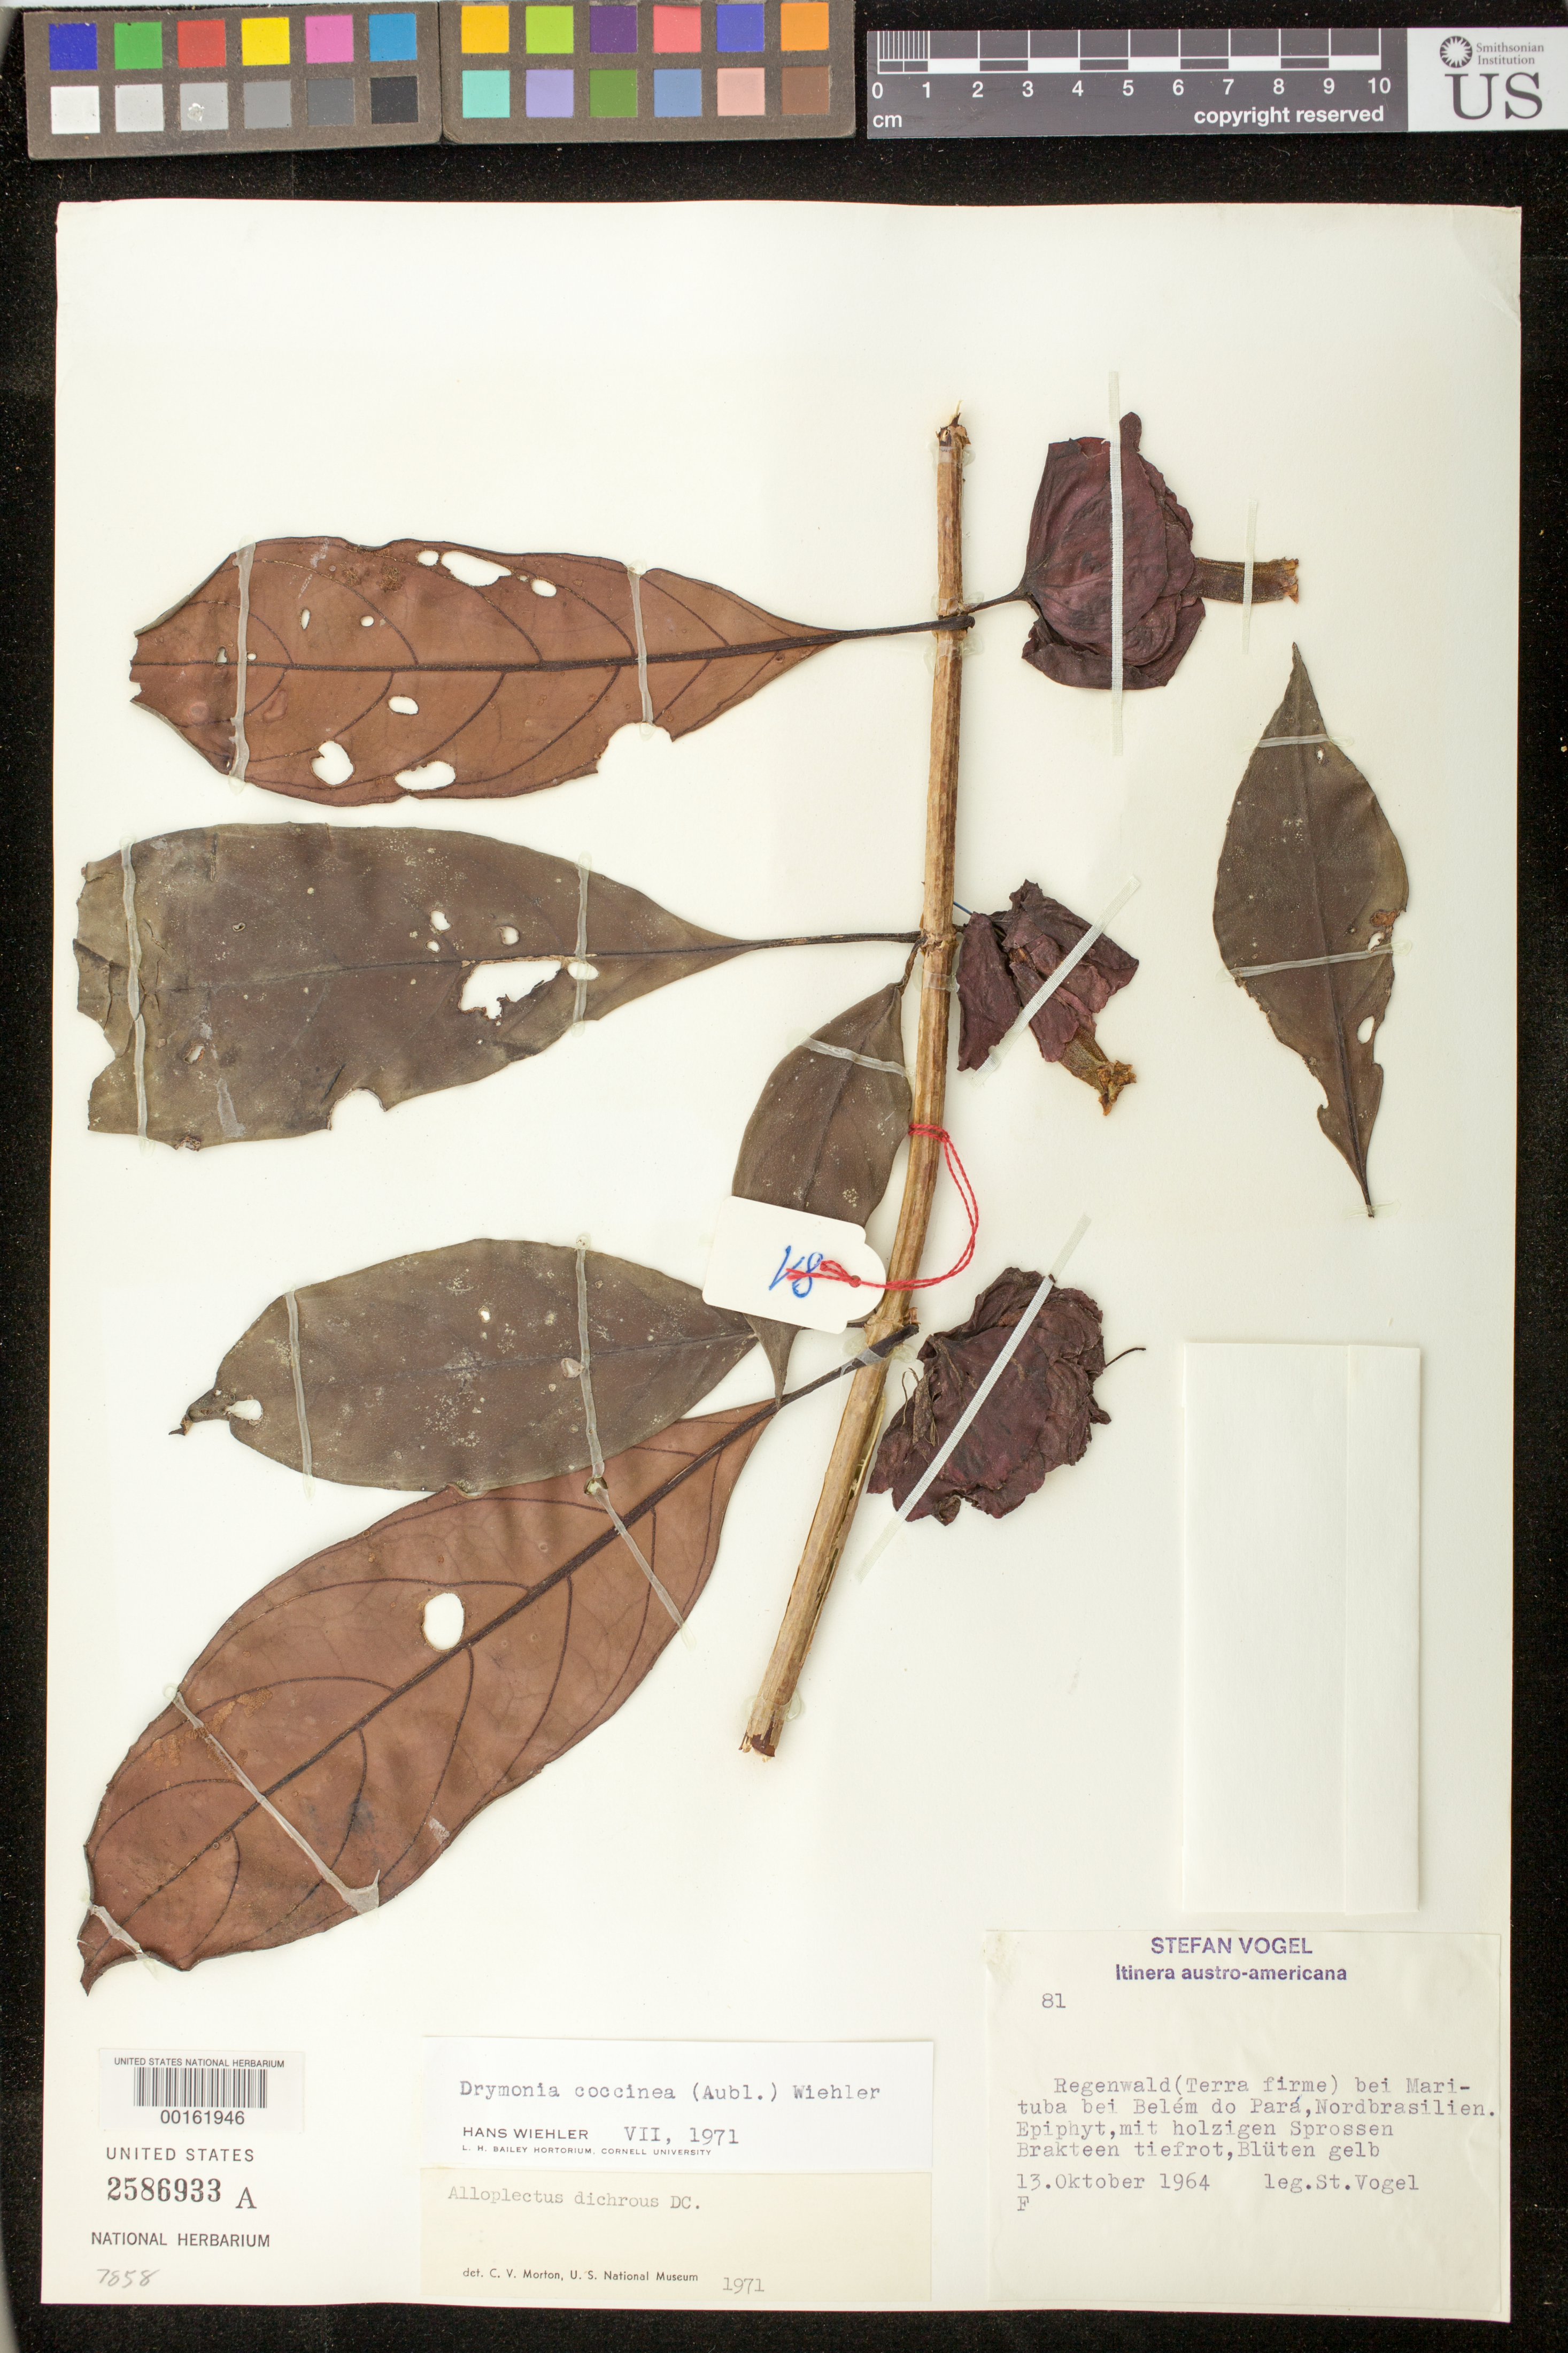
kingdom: Plantae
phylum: Tracheophyta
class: Magnoliopsida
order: Lamiales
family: Gesneriaceae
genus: Drymonia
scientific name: Drymonia coccinea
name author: (Aubl.) Wiehler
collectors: S. Vogel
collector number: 81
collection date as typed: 13 Oct 1964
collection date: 1964-10-13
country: Brazil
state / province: Pará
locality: By Marituba, by Belem, northern Brazil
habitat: Rainforest (terra firme)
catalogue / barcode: US 2586933A